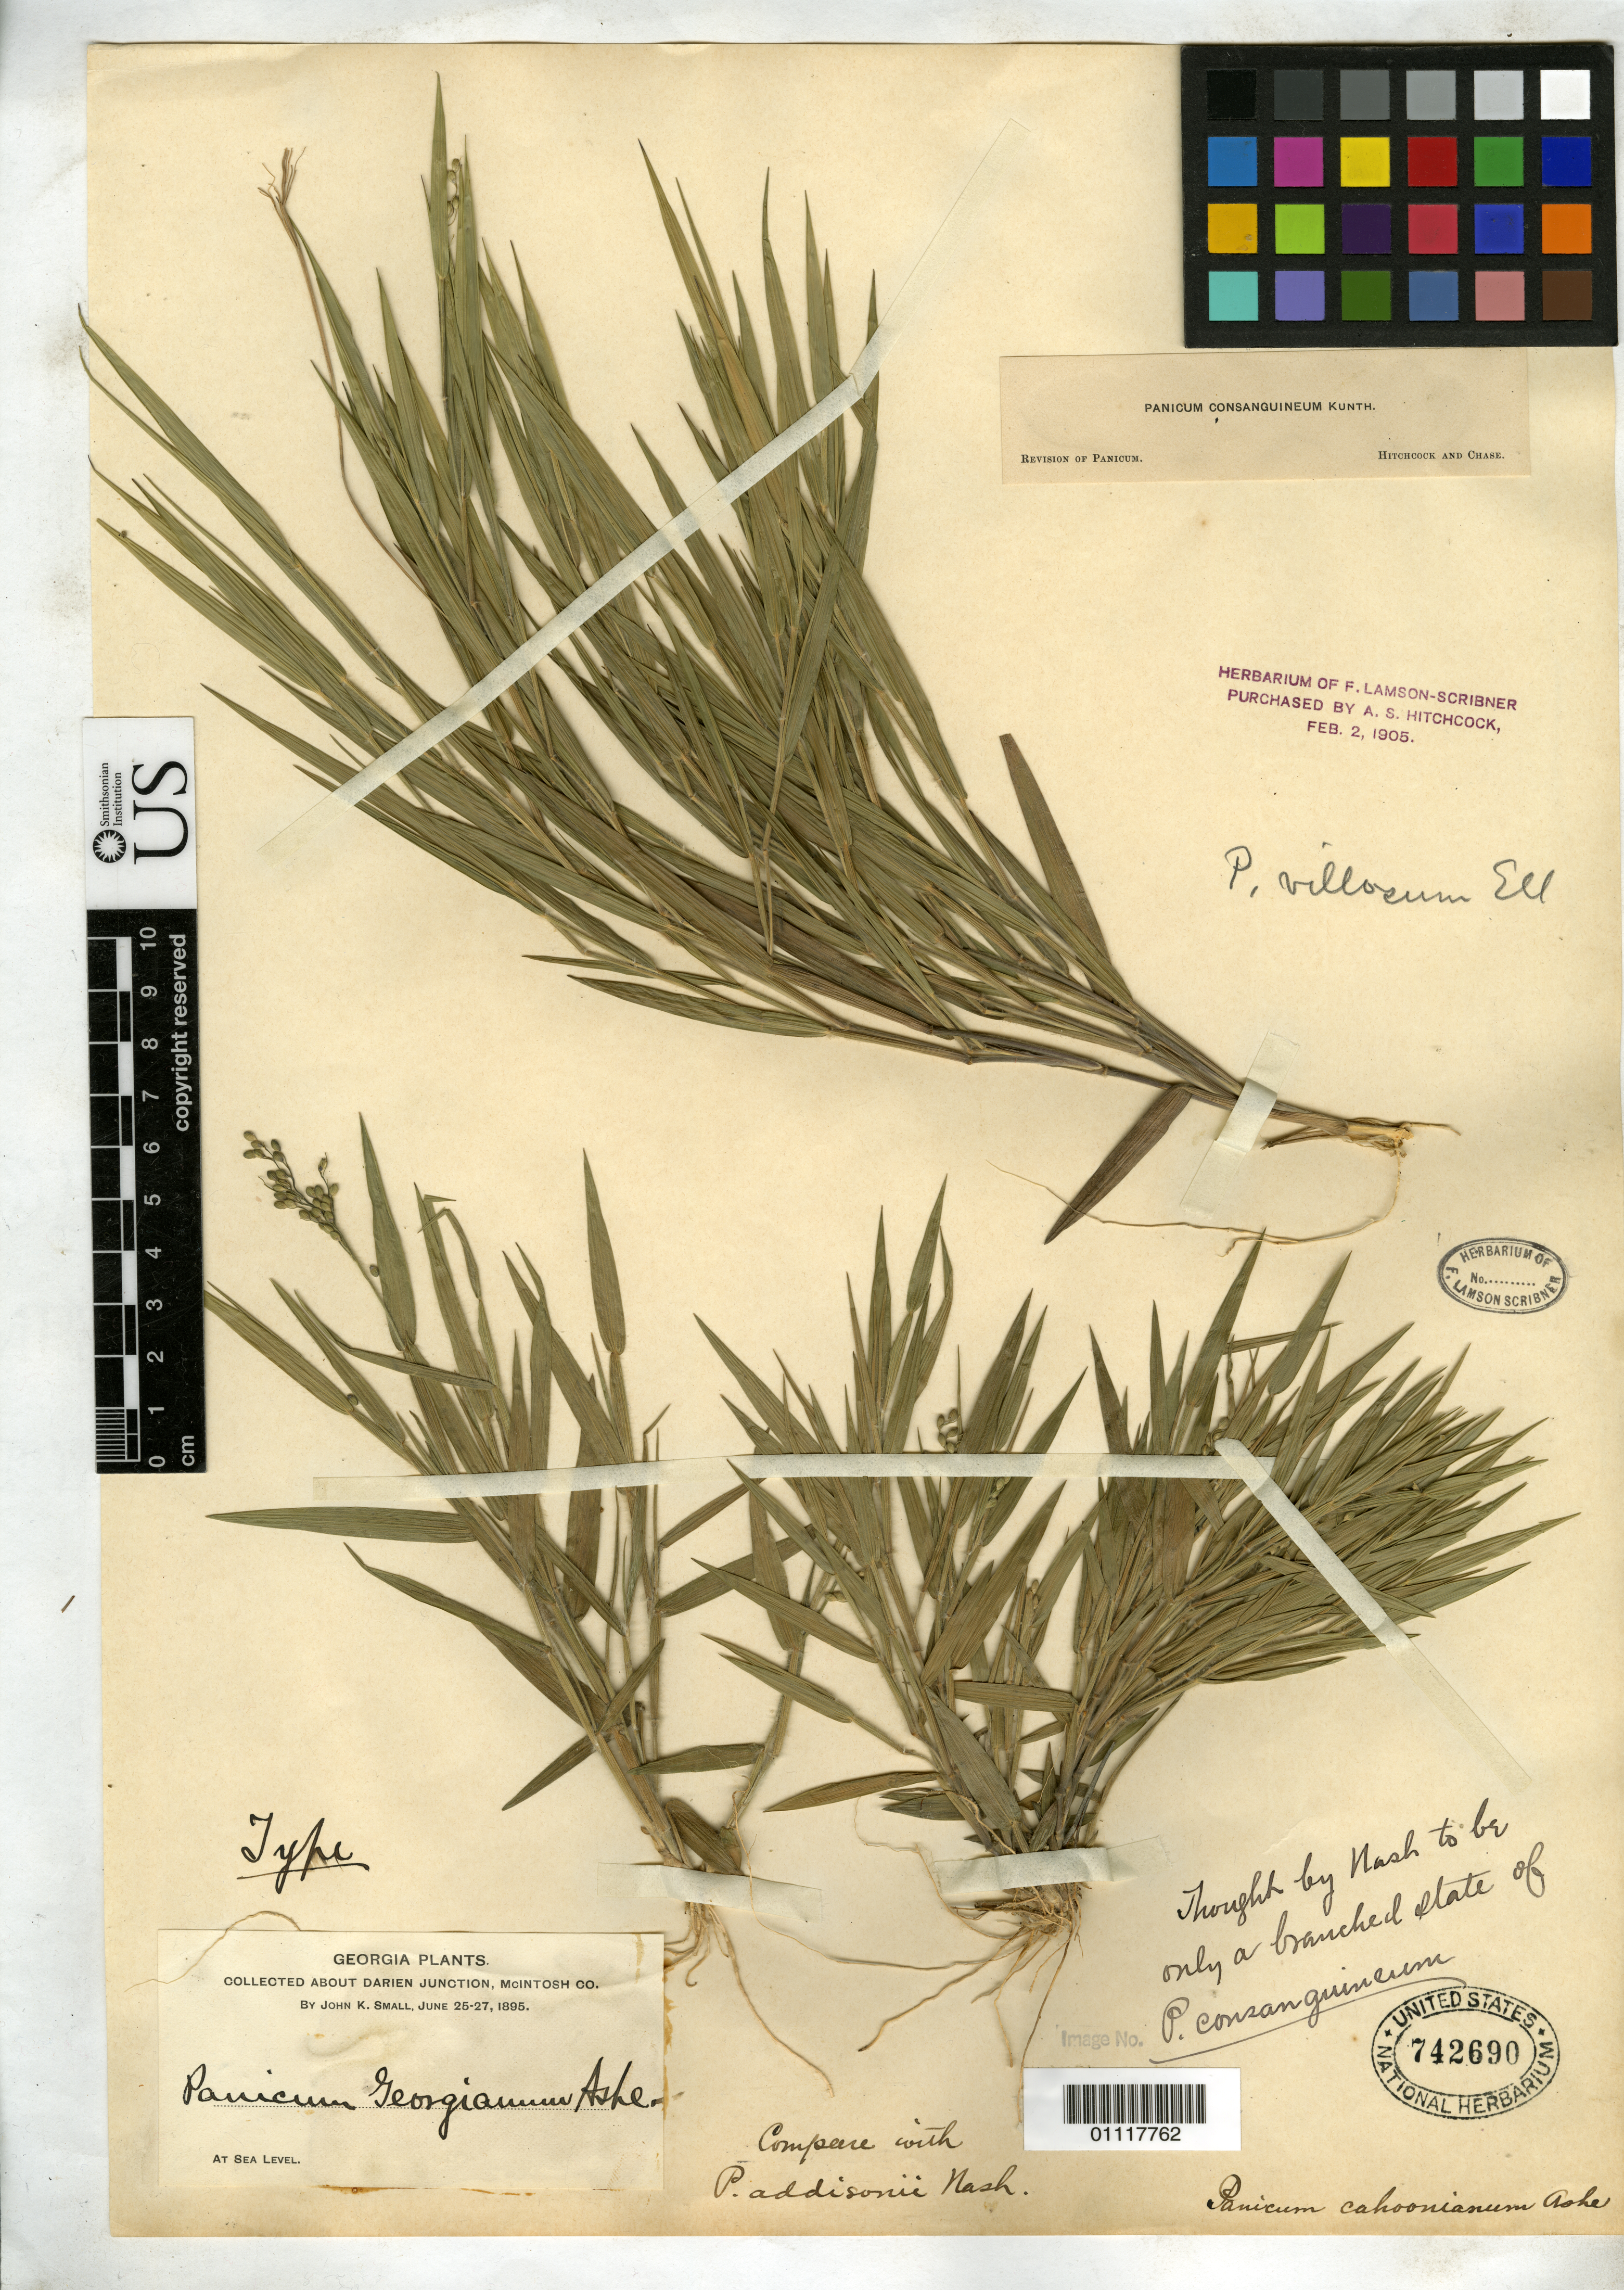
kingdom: Plantae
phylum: Tracheophyta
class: Liliopsida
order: Poales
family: Poaceae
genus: Panicum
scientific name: Panicum georgianum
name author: Ashe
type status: Isosyntype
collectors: J. K. Small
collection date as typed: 25 Jun 1895 to 27 Jun 1895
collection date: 1895-06-25/1895-06-27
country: United States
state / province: Georgia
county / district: Mcintosh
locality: Darien Junction.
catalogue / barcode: US 742690